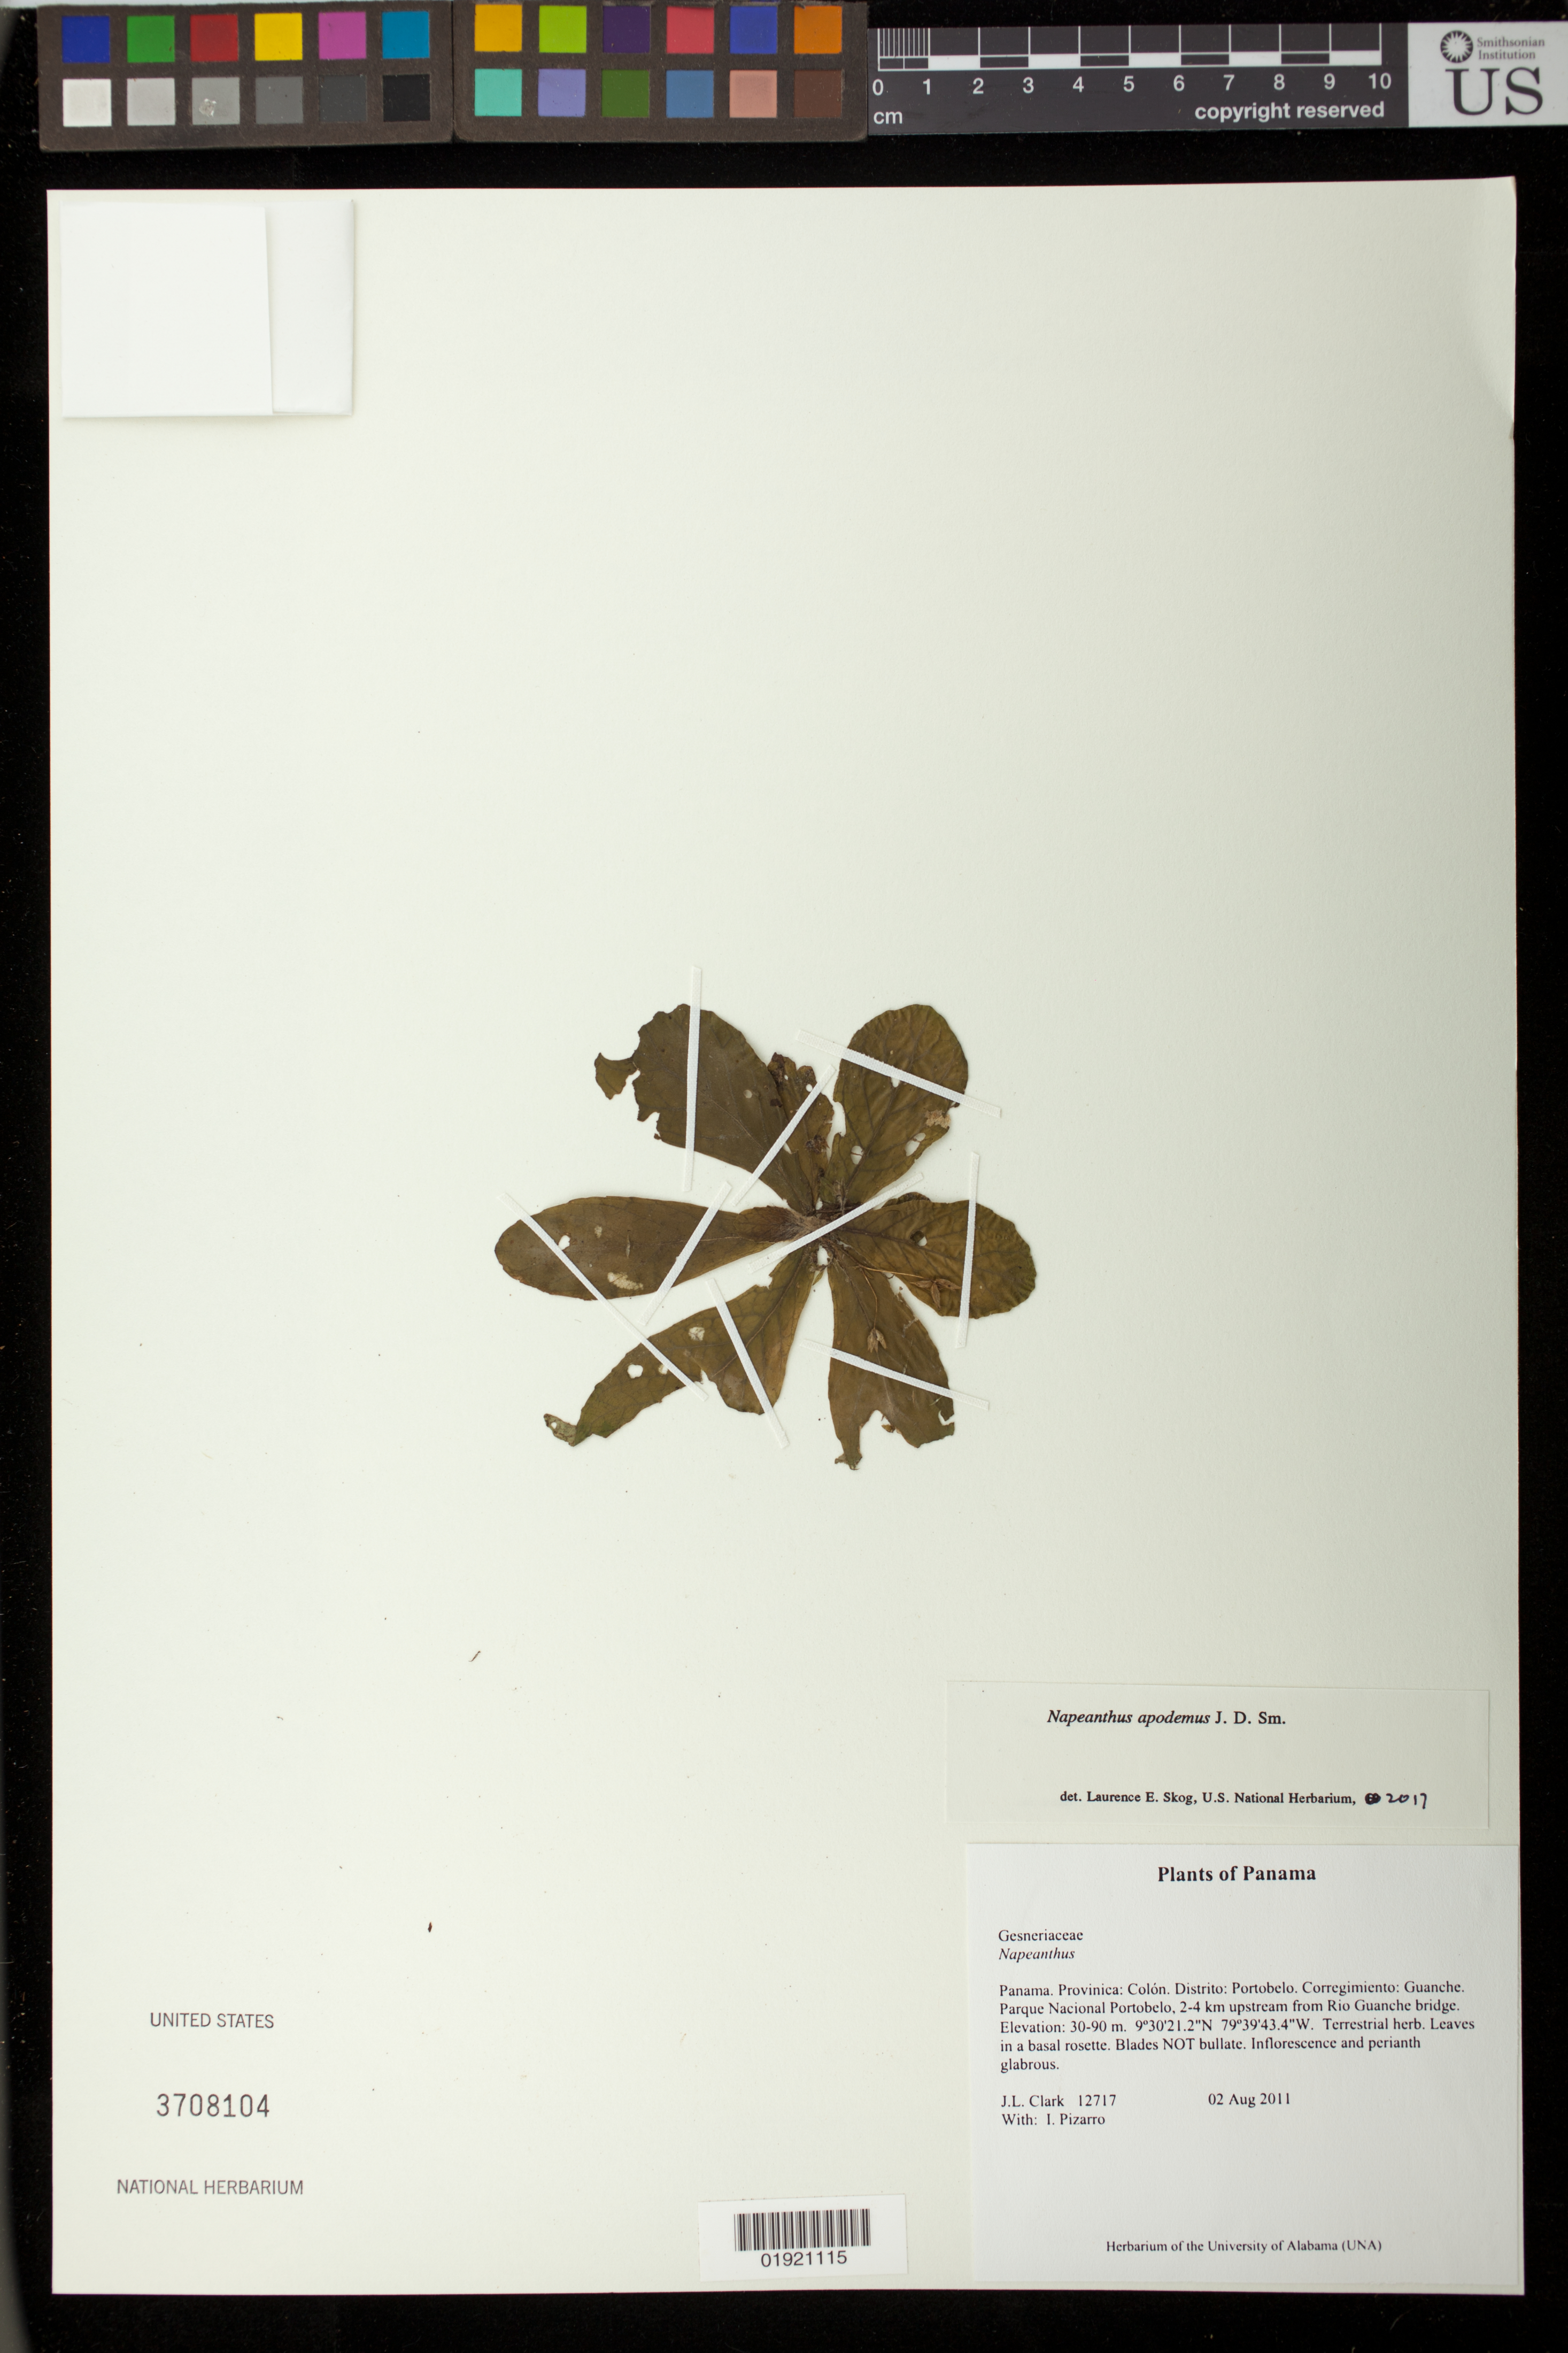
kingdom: Plantae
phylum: Tracheophyta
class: Magnoliopsida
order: Lamiales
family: Gesneriaceae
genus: Napeanthus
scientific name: Napeanthus bullatus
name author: Wiehler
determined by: Skog, Laurence E.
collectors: J. L. Clark & I. Pizarro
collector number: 12717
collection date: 2011-08-02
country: Panama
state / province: Colón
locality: Distrito: Portobelo. Corregimiento: Guanche. Parque Nacional Portobelo, 2-4 km upstream from Rio Guanche bridge.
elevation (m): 30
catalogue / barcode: US 3708104